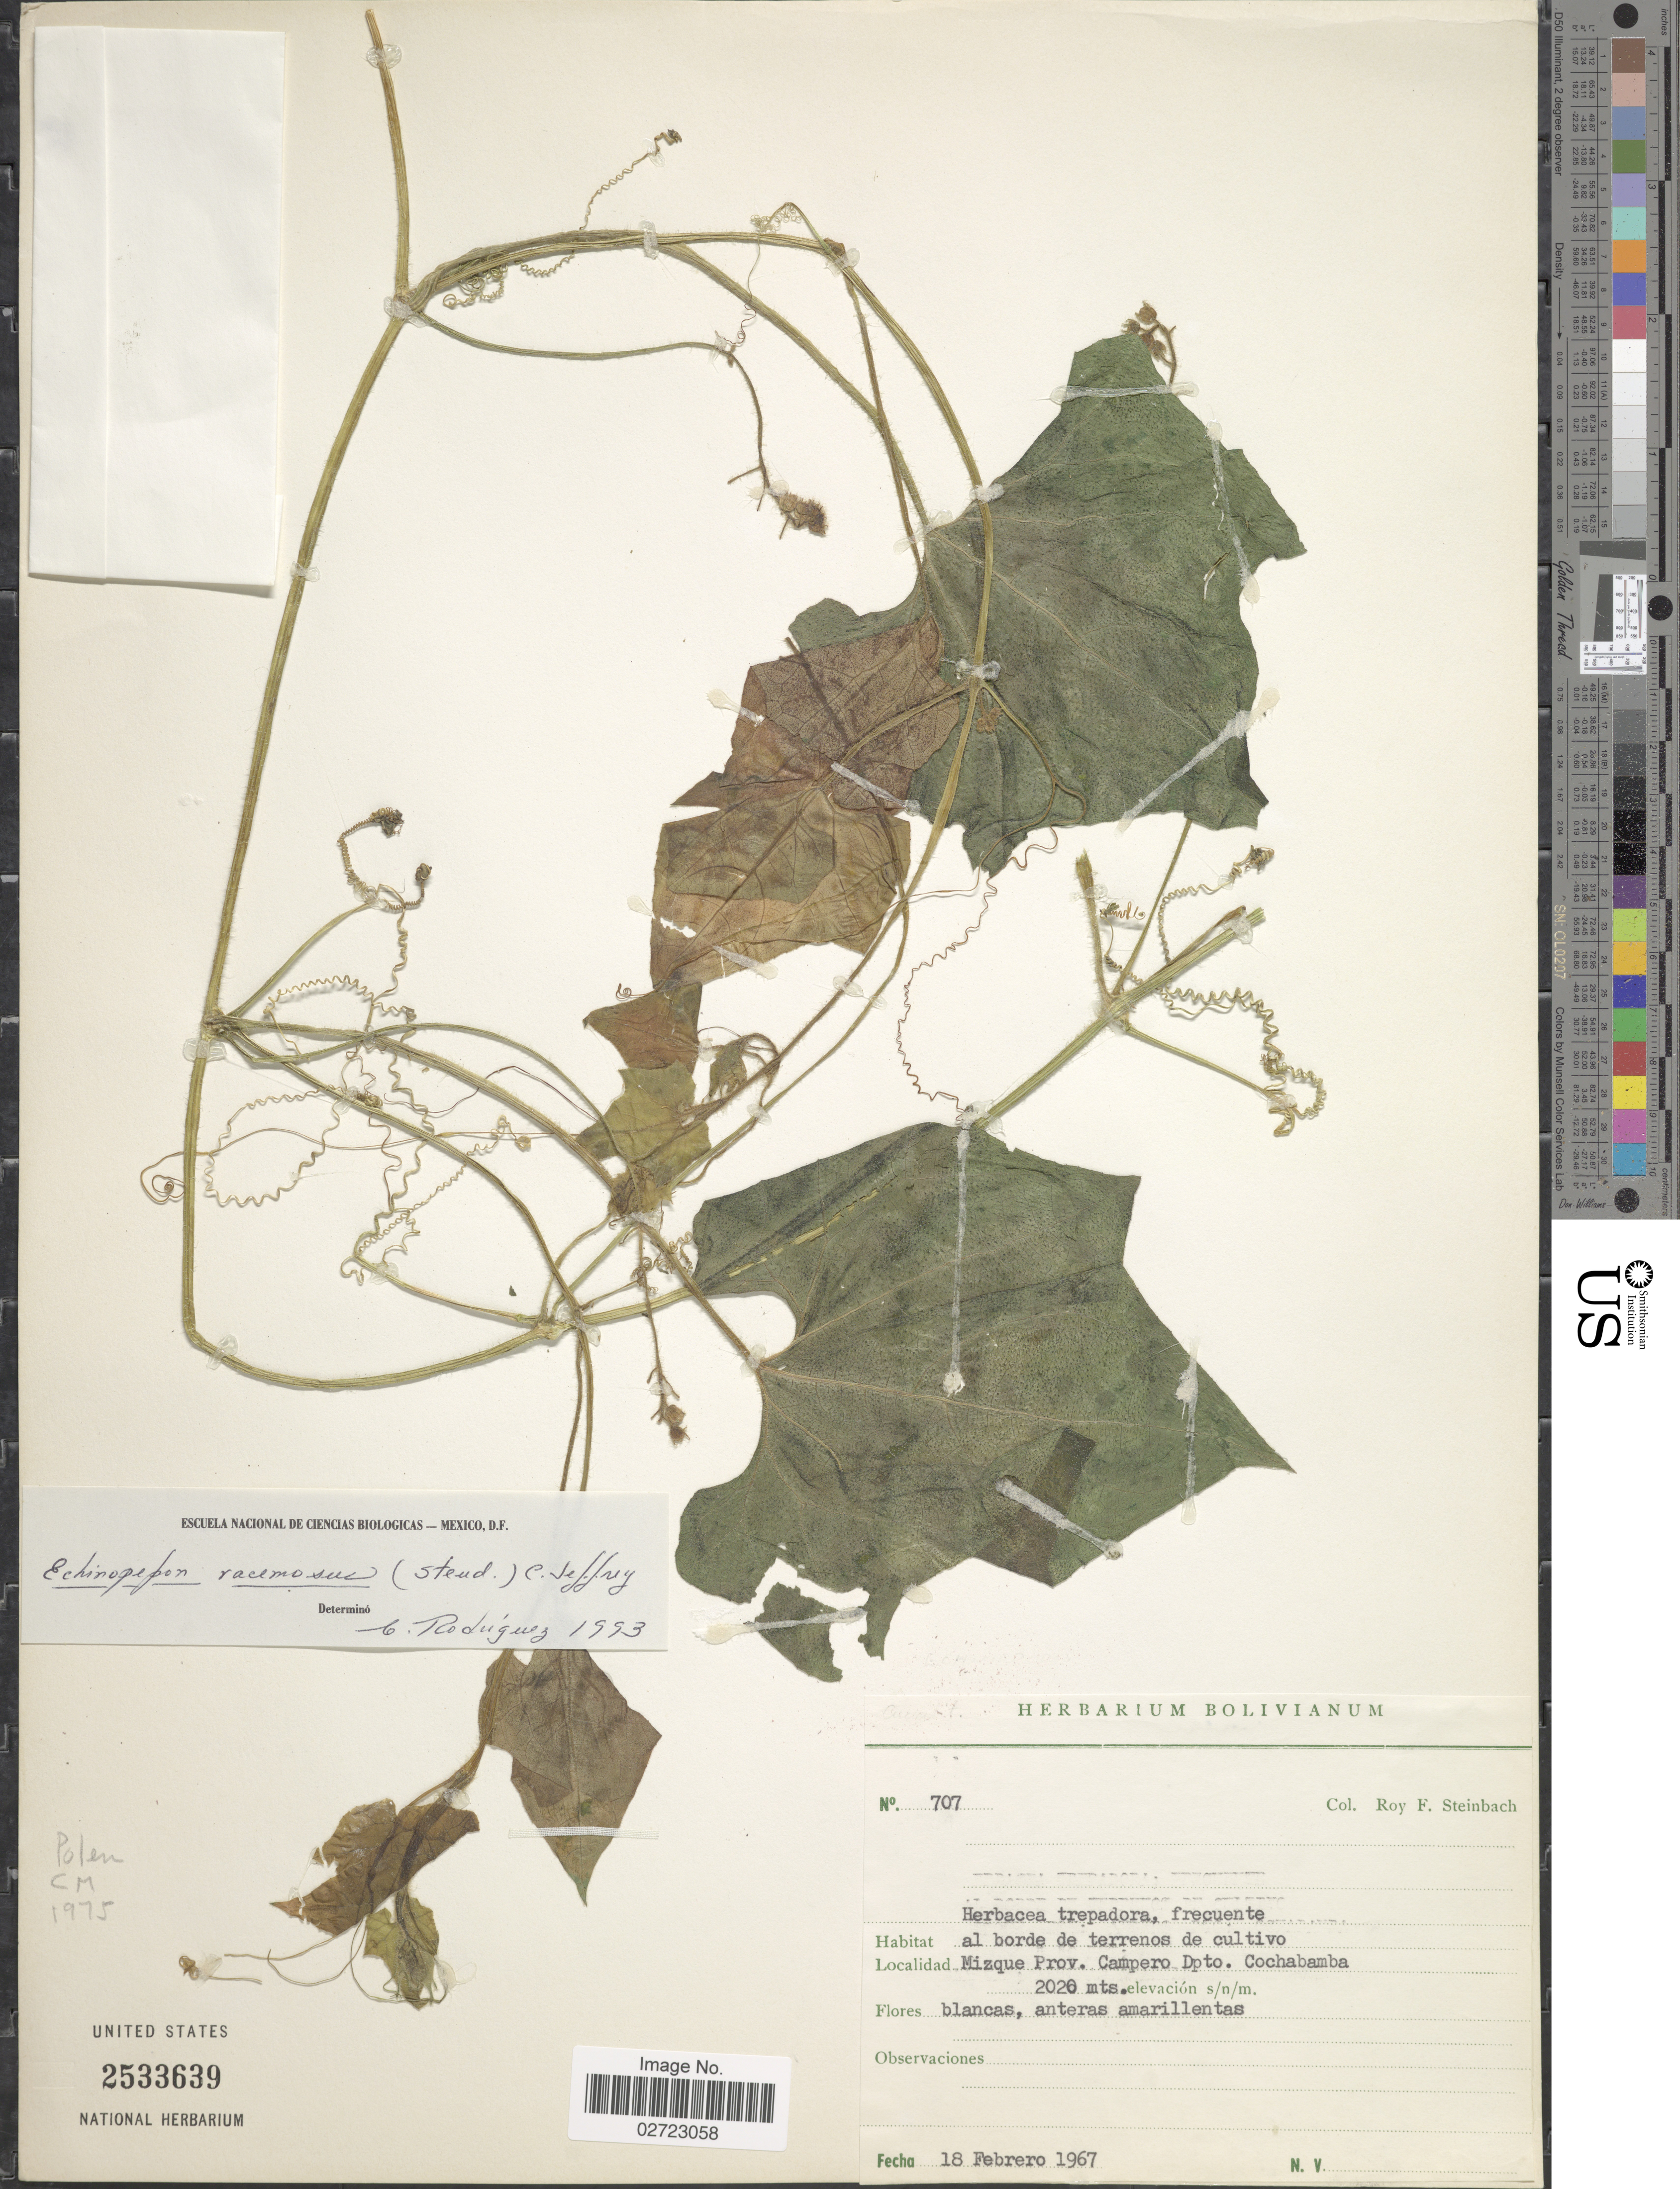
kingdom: Plantae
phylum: Tracheophyta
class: Magnoliopsida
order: Cucurbitales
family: Cucurbitaceae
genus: Echinopepon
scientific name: Echinopepon racemosus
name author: (Steud.) C. Jeffrey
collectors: R. F. Steinbach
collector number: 707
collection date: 1967-02-18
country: Bolivia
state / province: Cochabamba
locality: Al borde de terrenos de cultivo, Mizque Prov. Campero.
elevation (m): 2020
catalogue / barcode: US 2533639